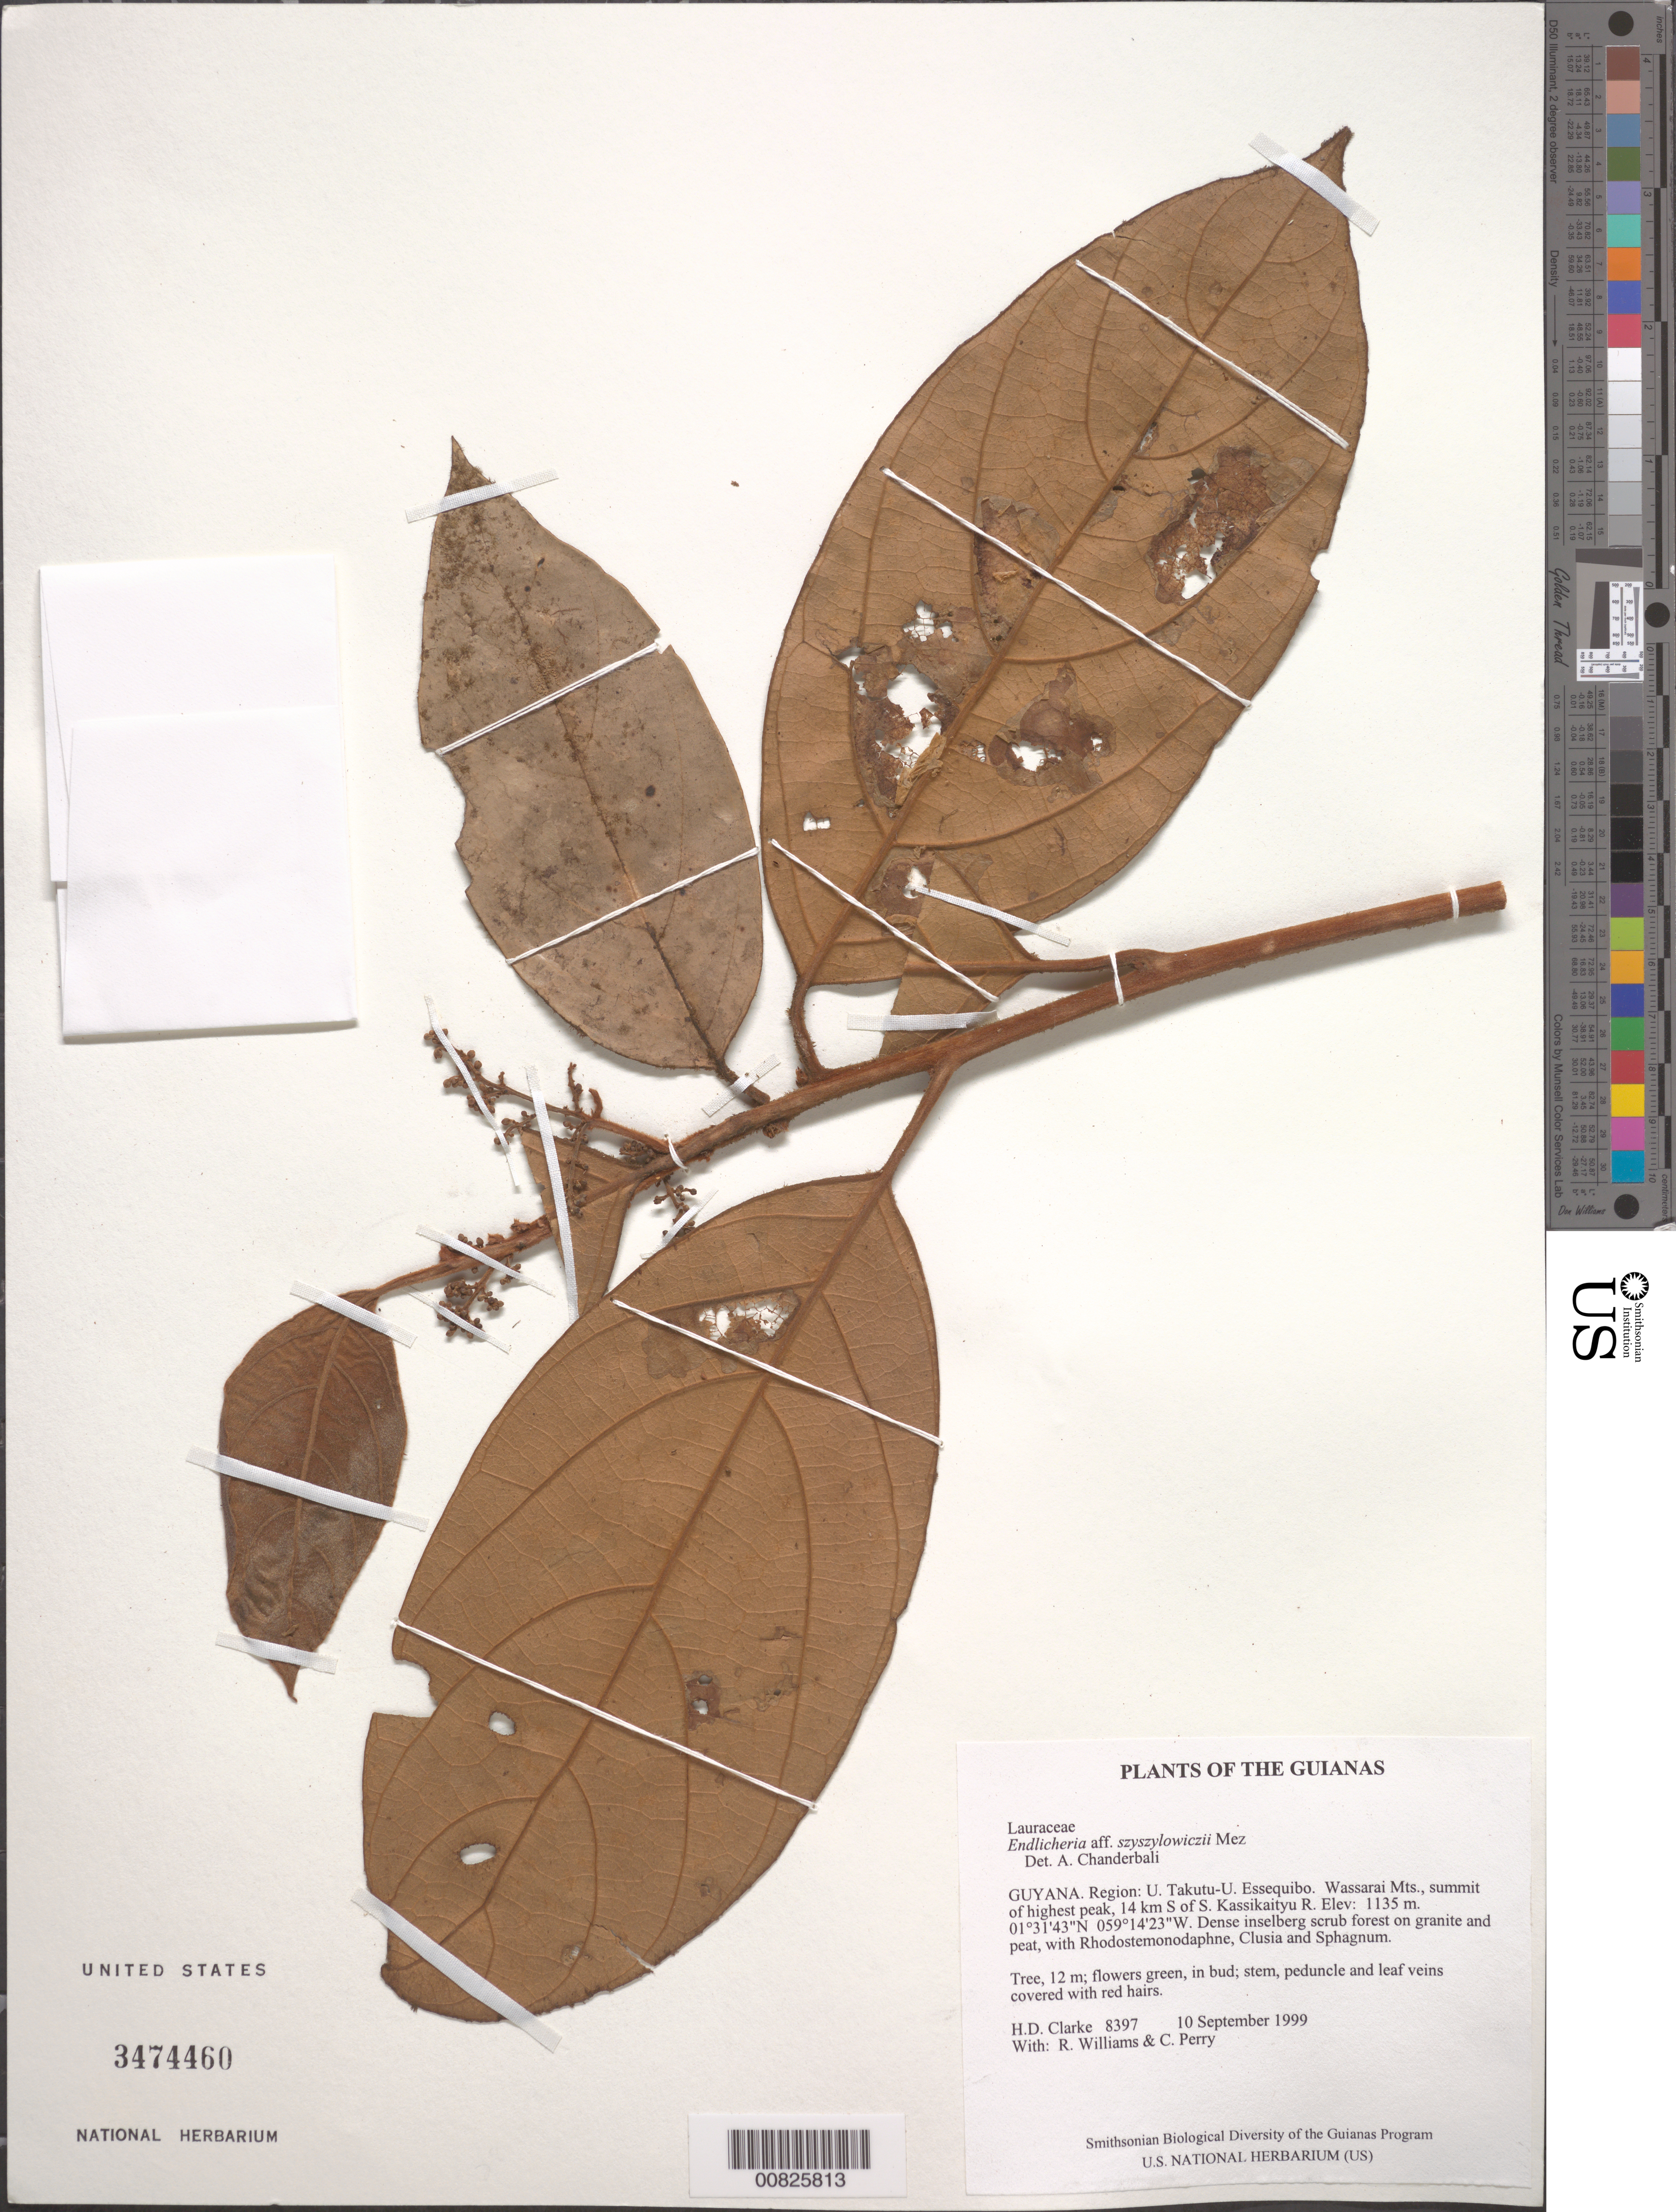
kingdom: Plantae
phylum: Tracheophyta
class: Magnoliopsida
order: Laurales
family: Lauraceae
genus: Endlicheria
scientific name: Endlicheria szyszyloviczii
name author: Mez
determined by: Chanderbali, Andre Shashi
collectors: H. D. Clarke, R. Williams & C. Perry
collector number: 8397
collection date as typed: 10 September 1999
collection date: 1999-09-10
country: Guyana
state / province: U. Takutu-U. Essequibo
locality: Wassarai Mts., summit of highest peak, 14 km S of S. Kassikaityu R.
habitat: Dense inselberg scrub forest on granite and peat, with Rhodostemonodaphne, Clusia and Sphagnum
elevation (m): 1135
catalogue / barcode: US 3474460